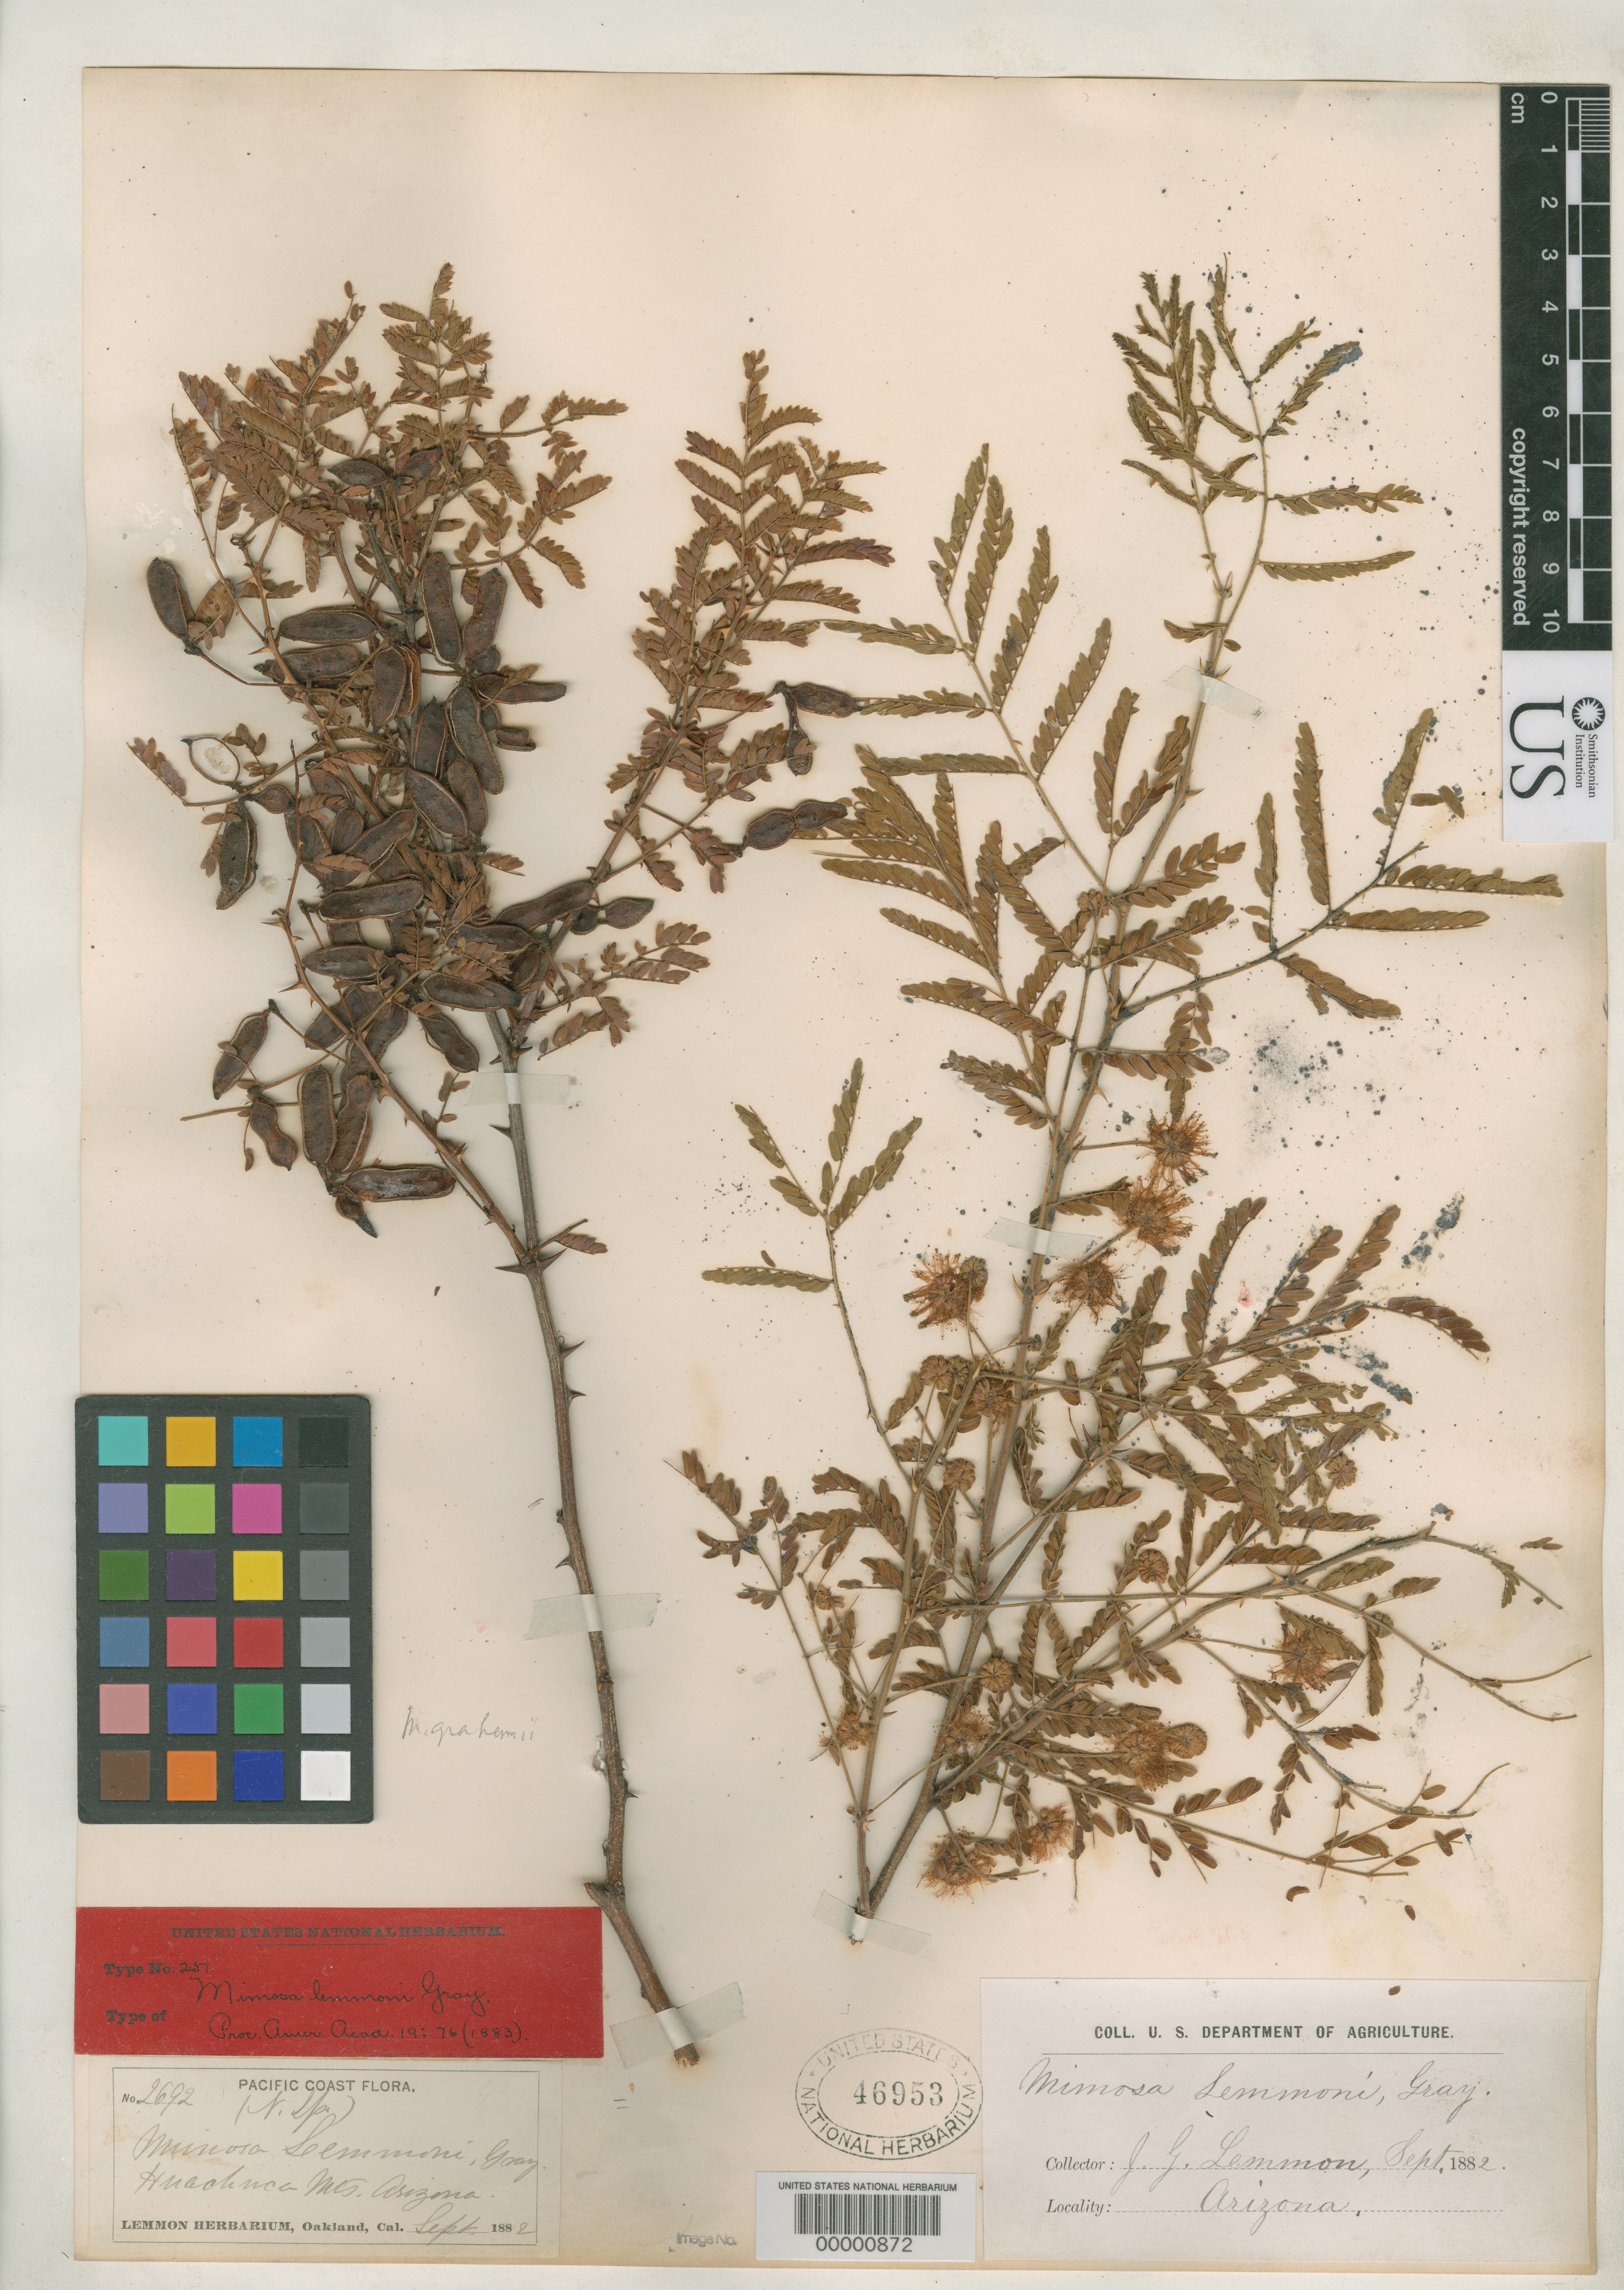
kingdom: Plantae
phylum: Tracheophyta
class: Magnoliopsida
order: Fabales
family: Fabaceae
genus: Mimosa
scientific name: Mimosa lemmonii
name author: A. Gray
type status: Type Collection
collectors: J. G. Lemmon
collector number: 2692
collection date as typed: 1882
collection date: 1882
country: United States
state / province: Arizona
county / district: Cochise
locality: Near Fort Huachuca, Cave Canyon.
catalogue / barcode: US 46953